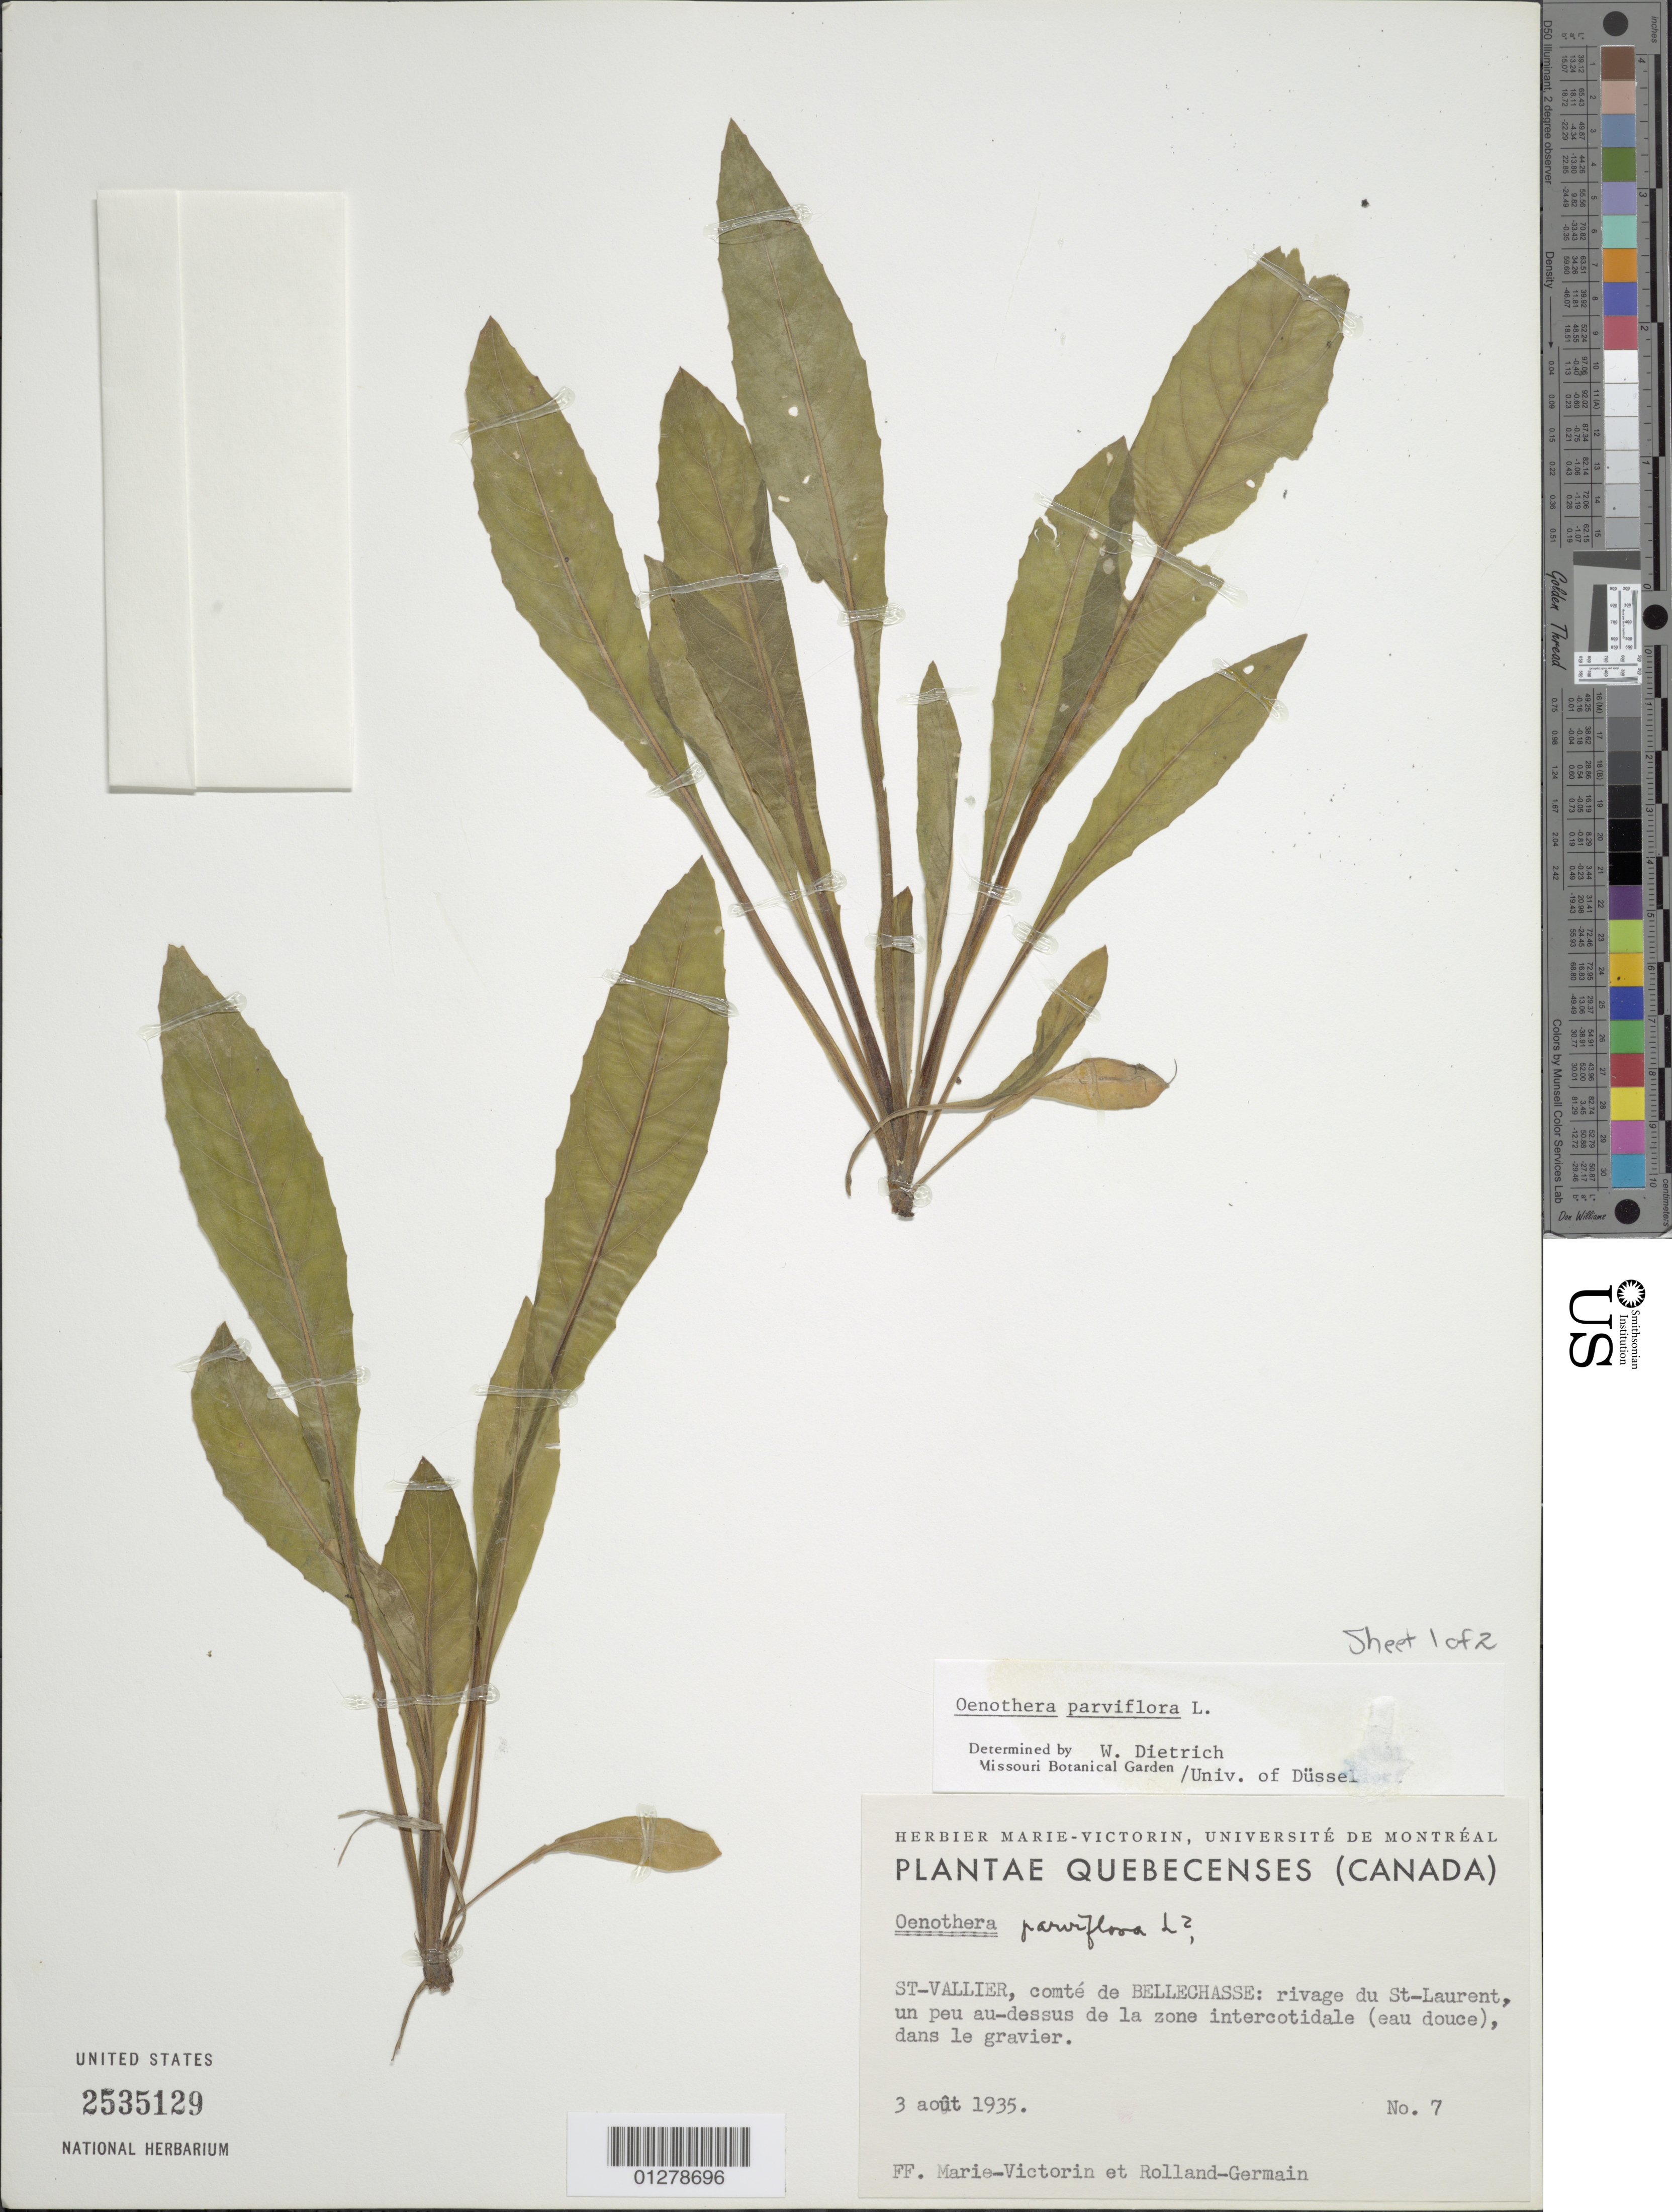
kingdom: Plantae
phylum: Tracheophyta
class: Magnoliopsida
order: Myrtales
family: Onagraceae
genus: Oenothera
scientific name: Oenothera parviflora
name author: L.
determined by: Dietrich, W.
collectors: Fr. Marie-Victorin & Rolland-Germain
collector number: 7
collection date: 1935-08-03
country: Canada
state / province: Quebec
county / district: Bellechasse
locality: St. Vallier, comte de Bellechasse, rivage du St. Laurent.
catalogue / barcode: US 2535129